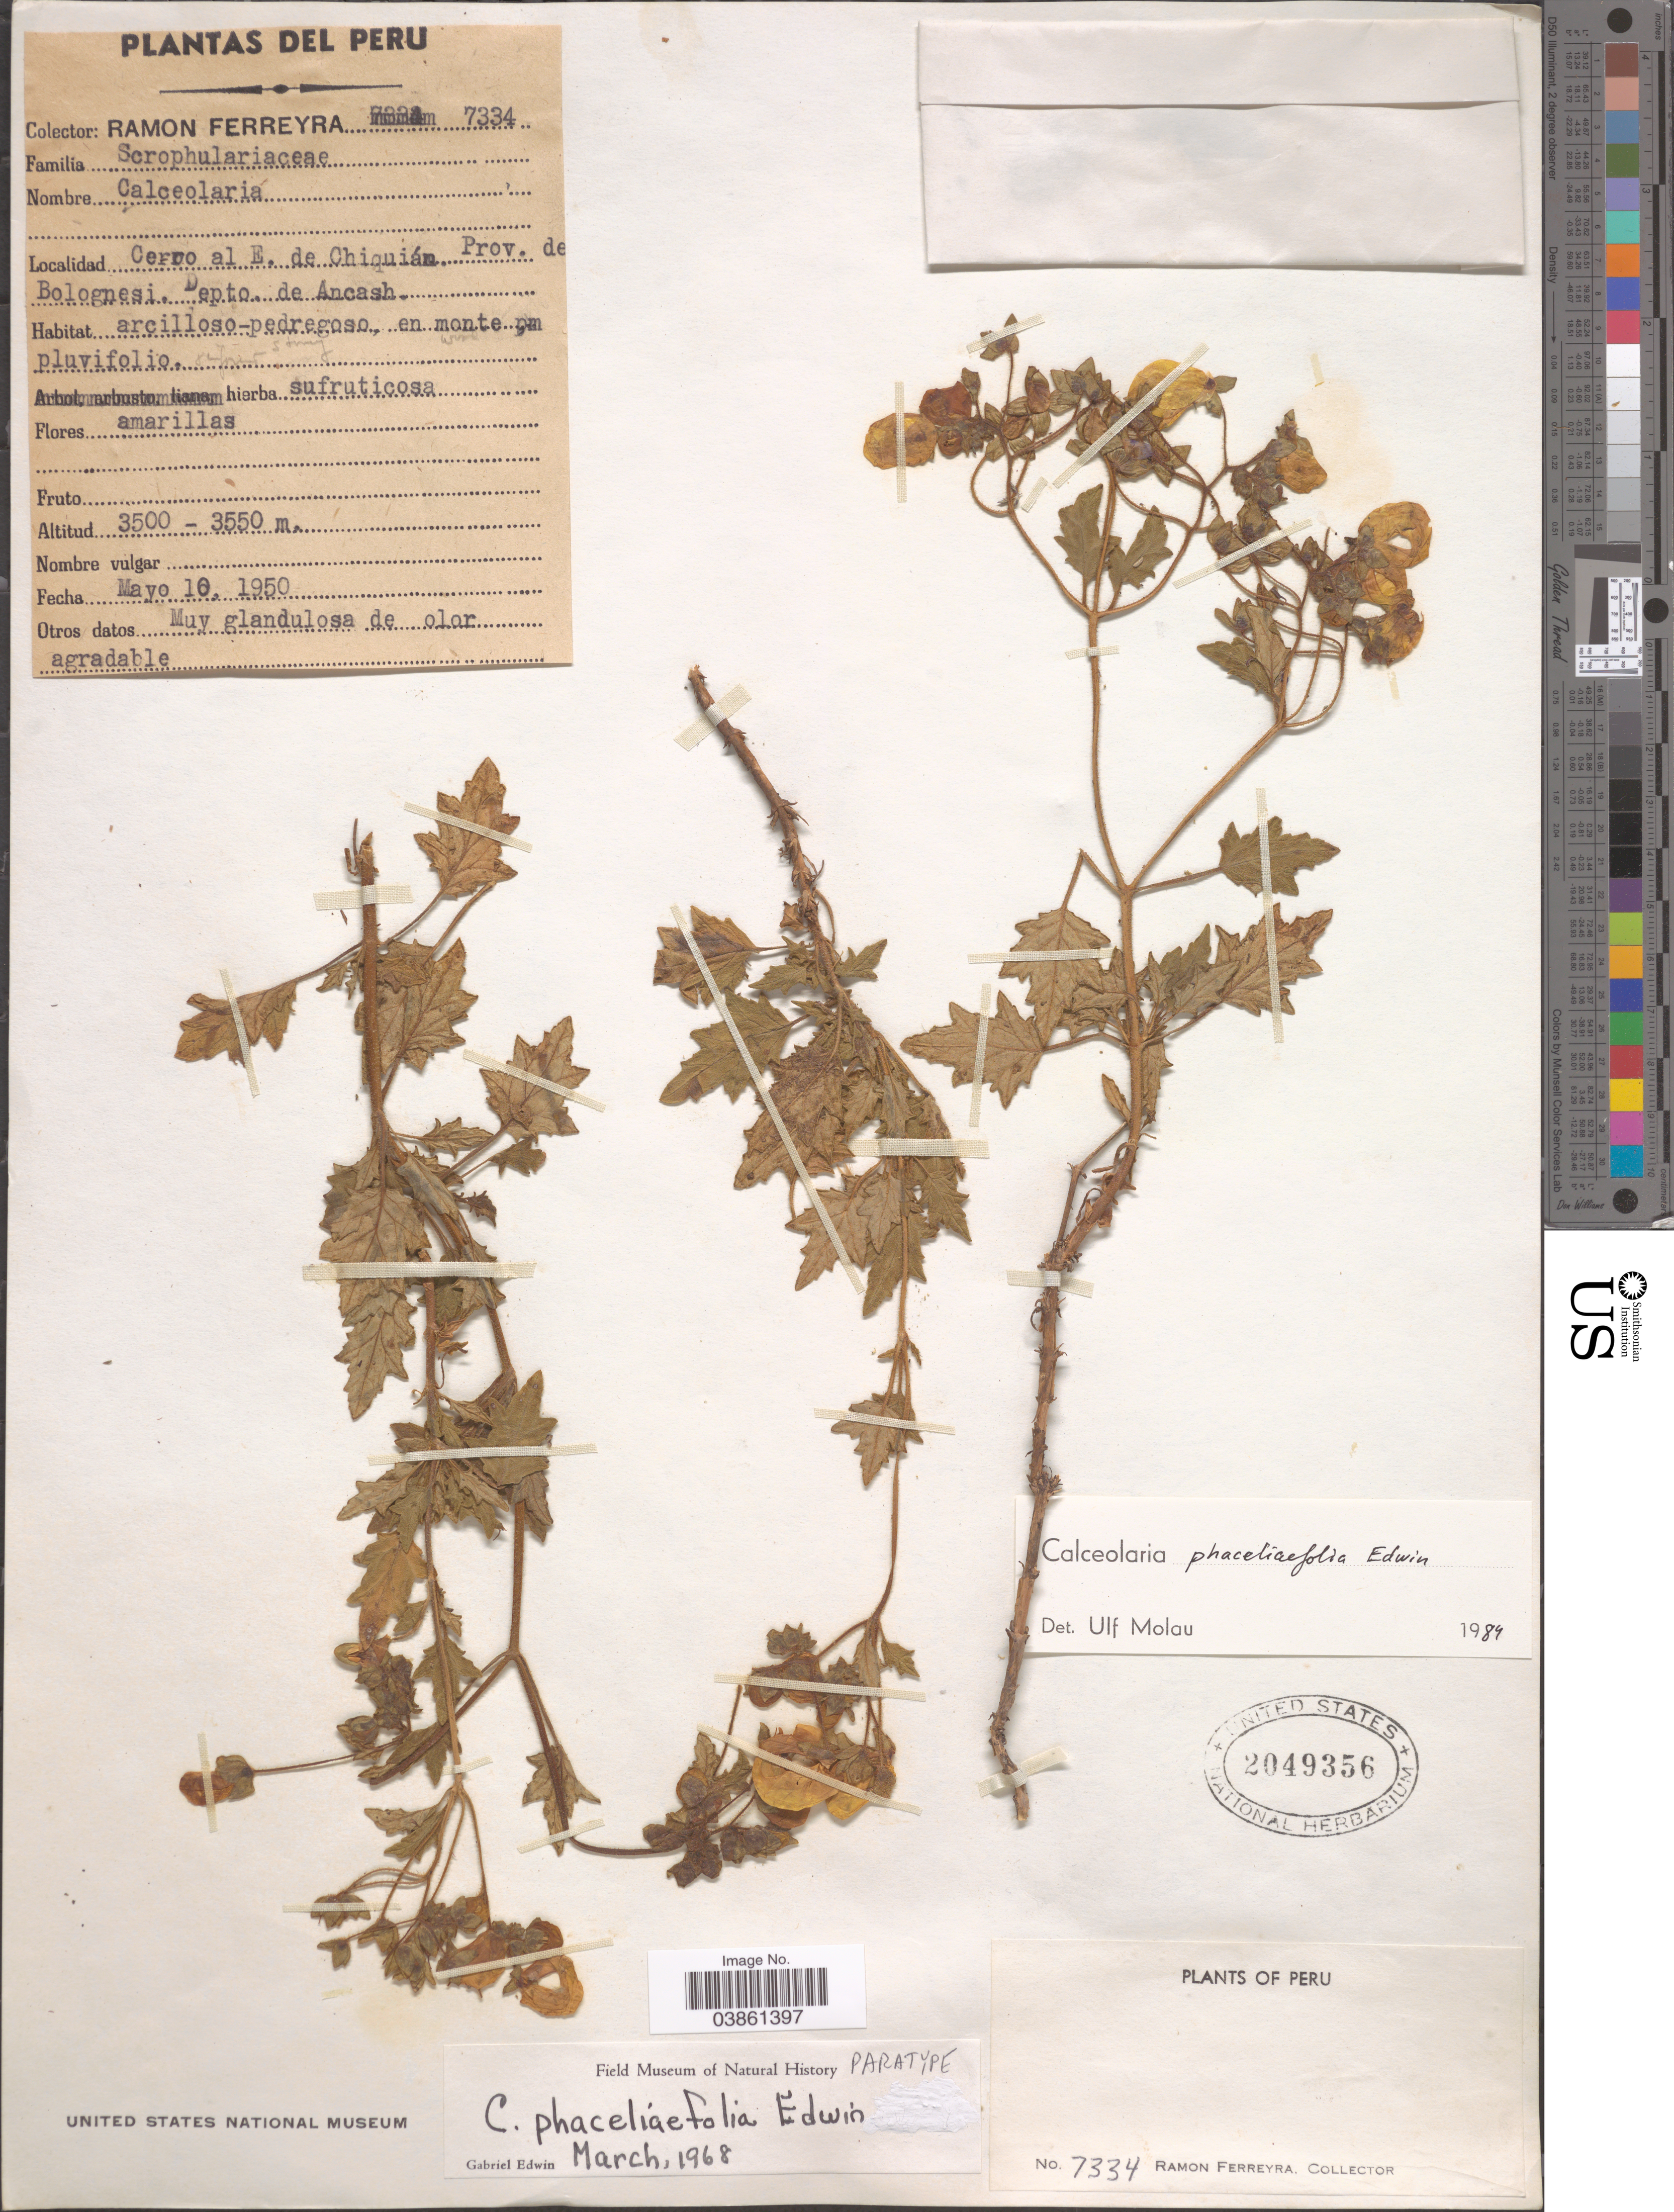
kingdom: Plantae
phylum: Tracheophyta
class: Magnoliopsida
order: Lamiales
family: Calceolariaceae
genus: Calceolaria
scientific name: Calceolaria phaceliaefolia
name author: Edwin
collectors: R. A. Ferreyra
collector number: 7334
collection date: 1950-05-10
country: Peru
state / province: Ancash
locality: Cerro al E. de Chiquián. Prov. de Bolognesi. Depto. de Ancash.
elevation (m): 3500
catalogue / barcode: US 2049356